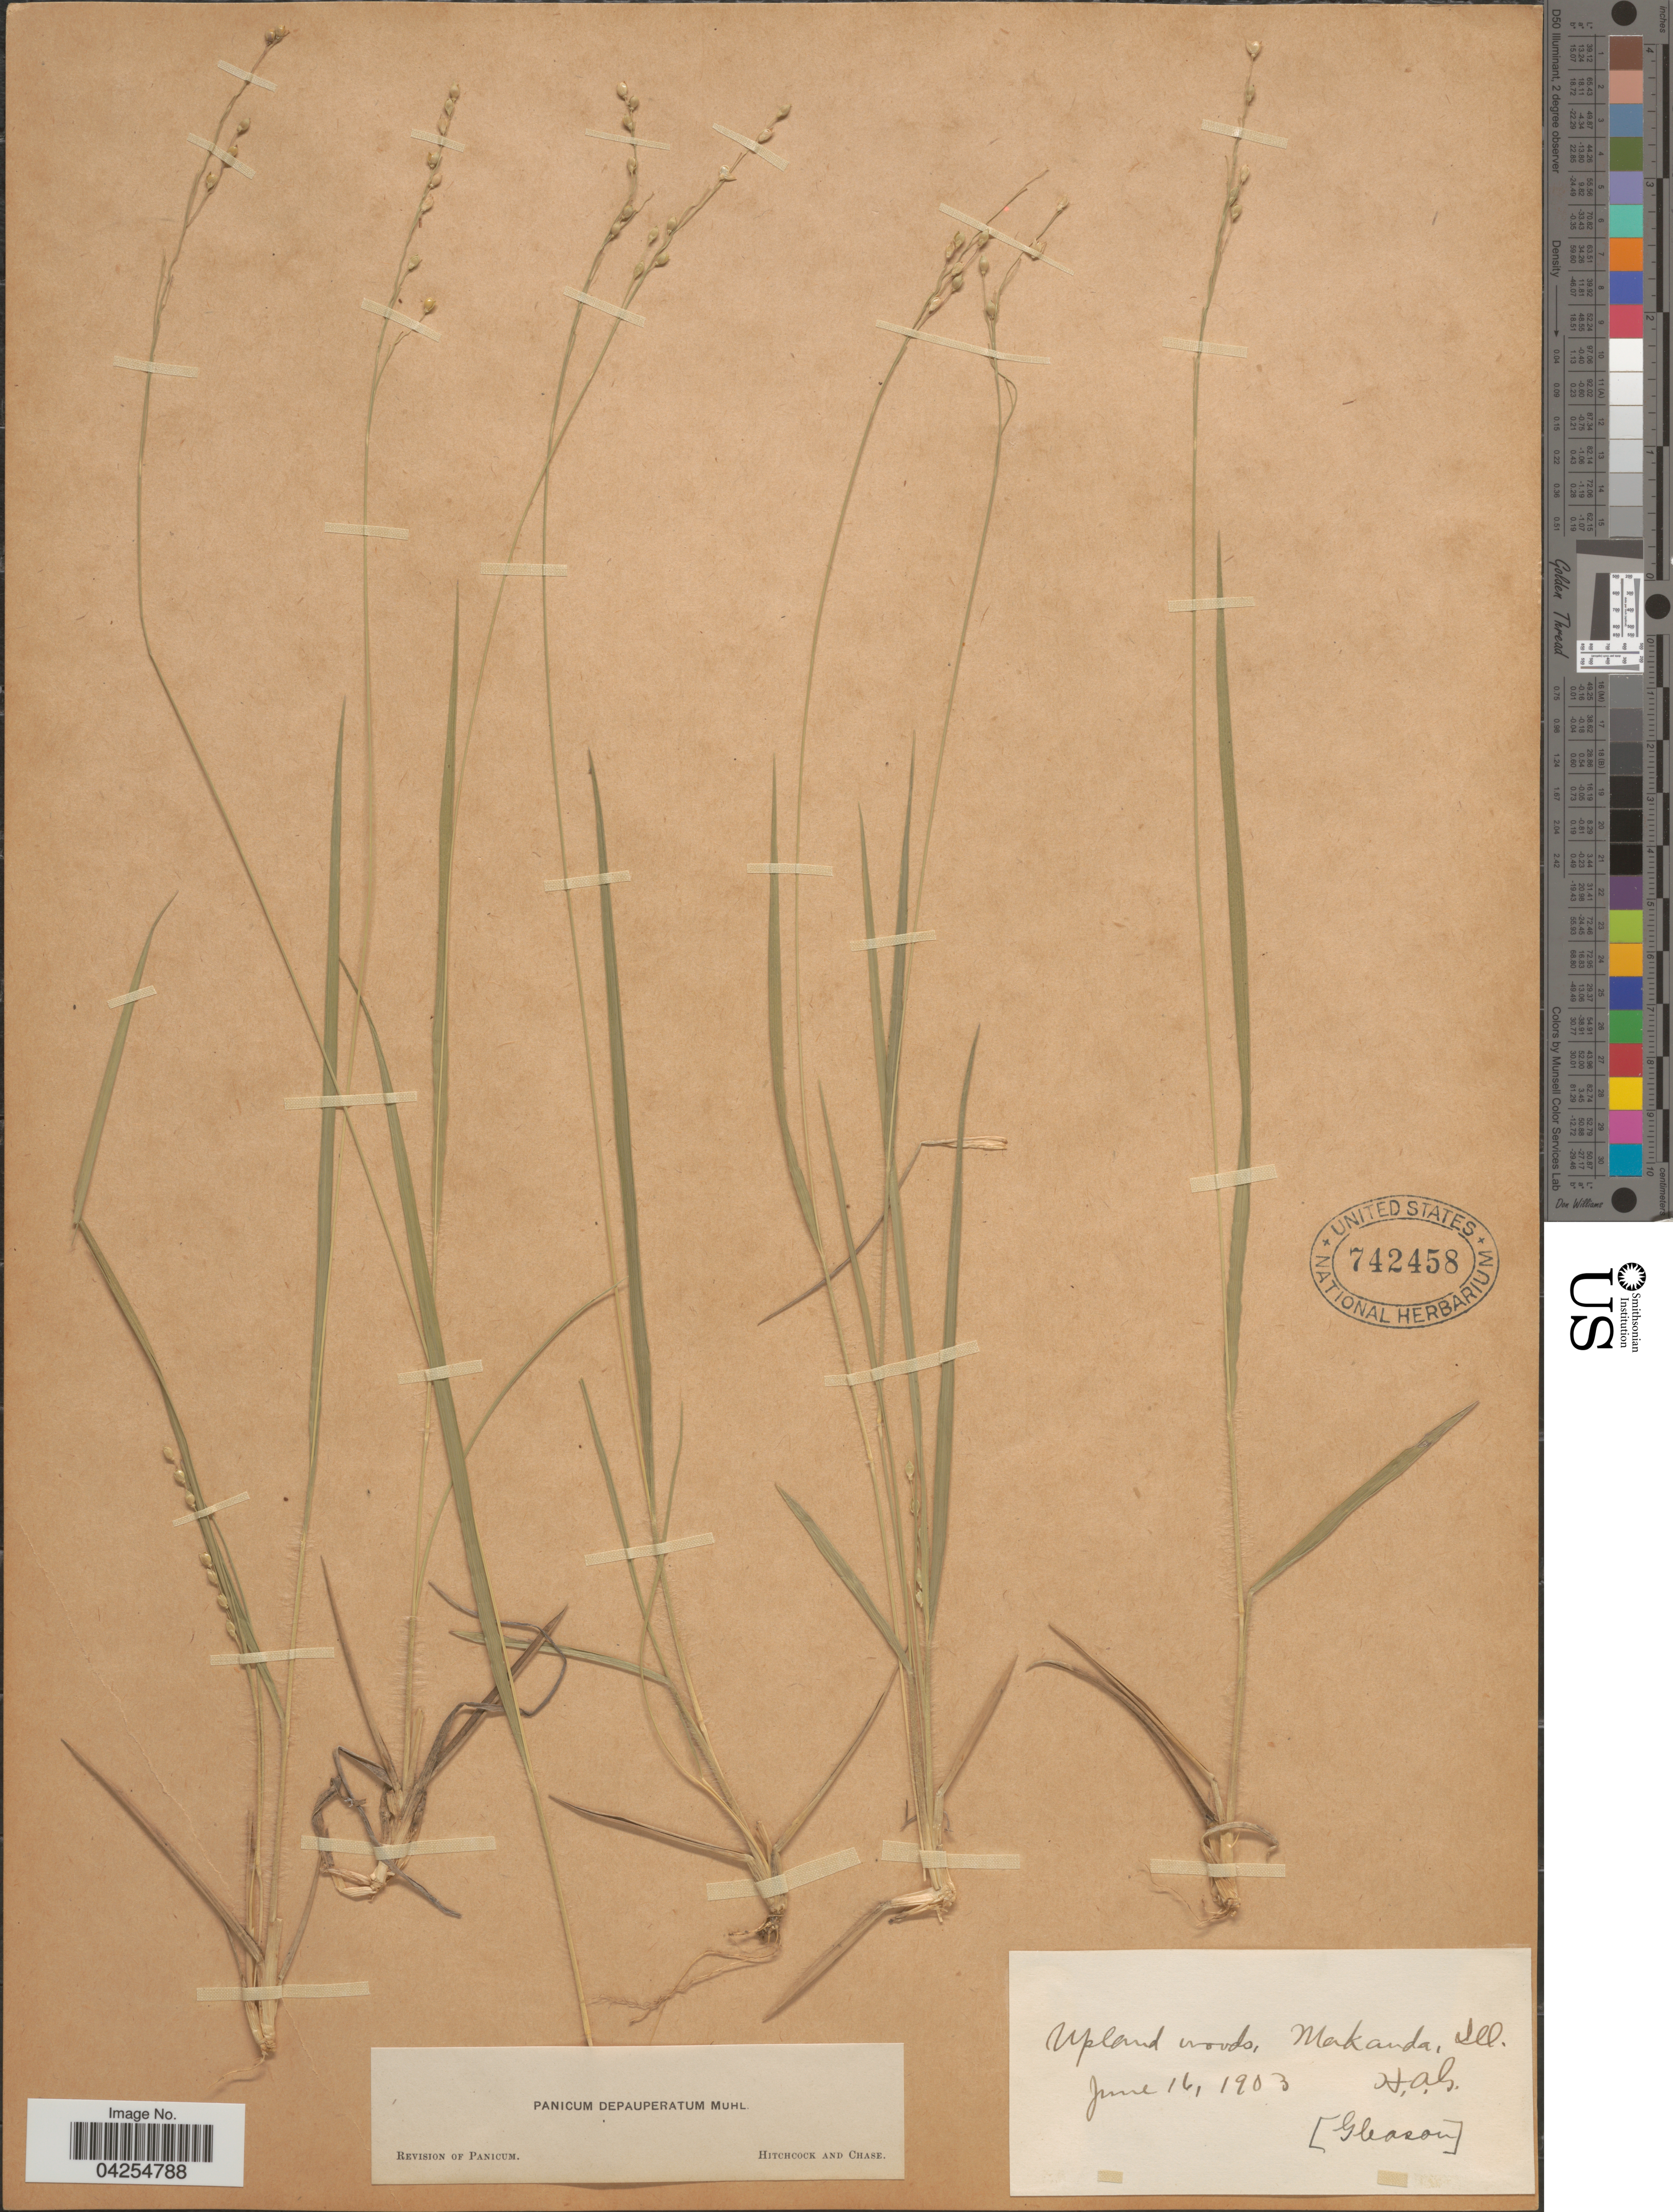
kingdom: Plantae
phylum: Tracheophyta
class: Liliopsida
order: Poales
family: Poaceae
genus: Dichanthelium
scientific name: Dichanthelium depauperatum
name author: (Muhl.) Gould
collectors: H. A. Gleason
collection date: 1903-06-16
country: United States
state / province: Illinois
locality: Makanda.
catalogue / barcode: US 742458